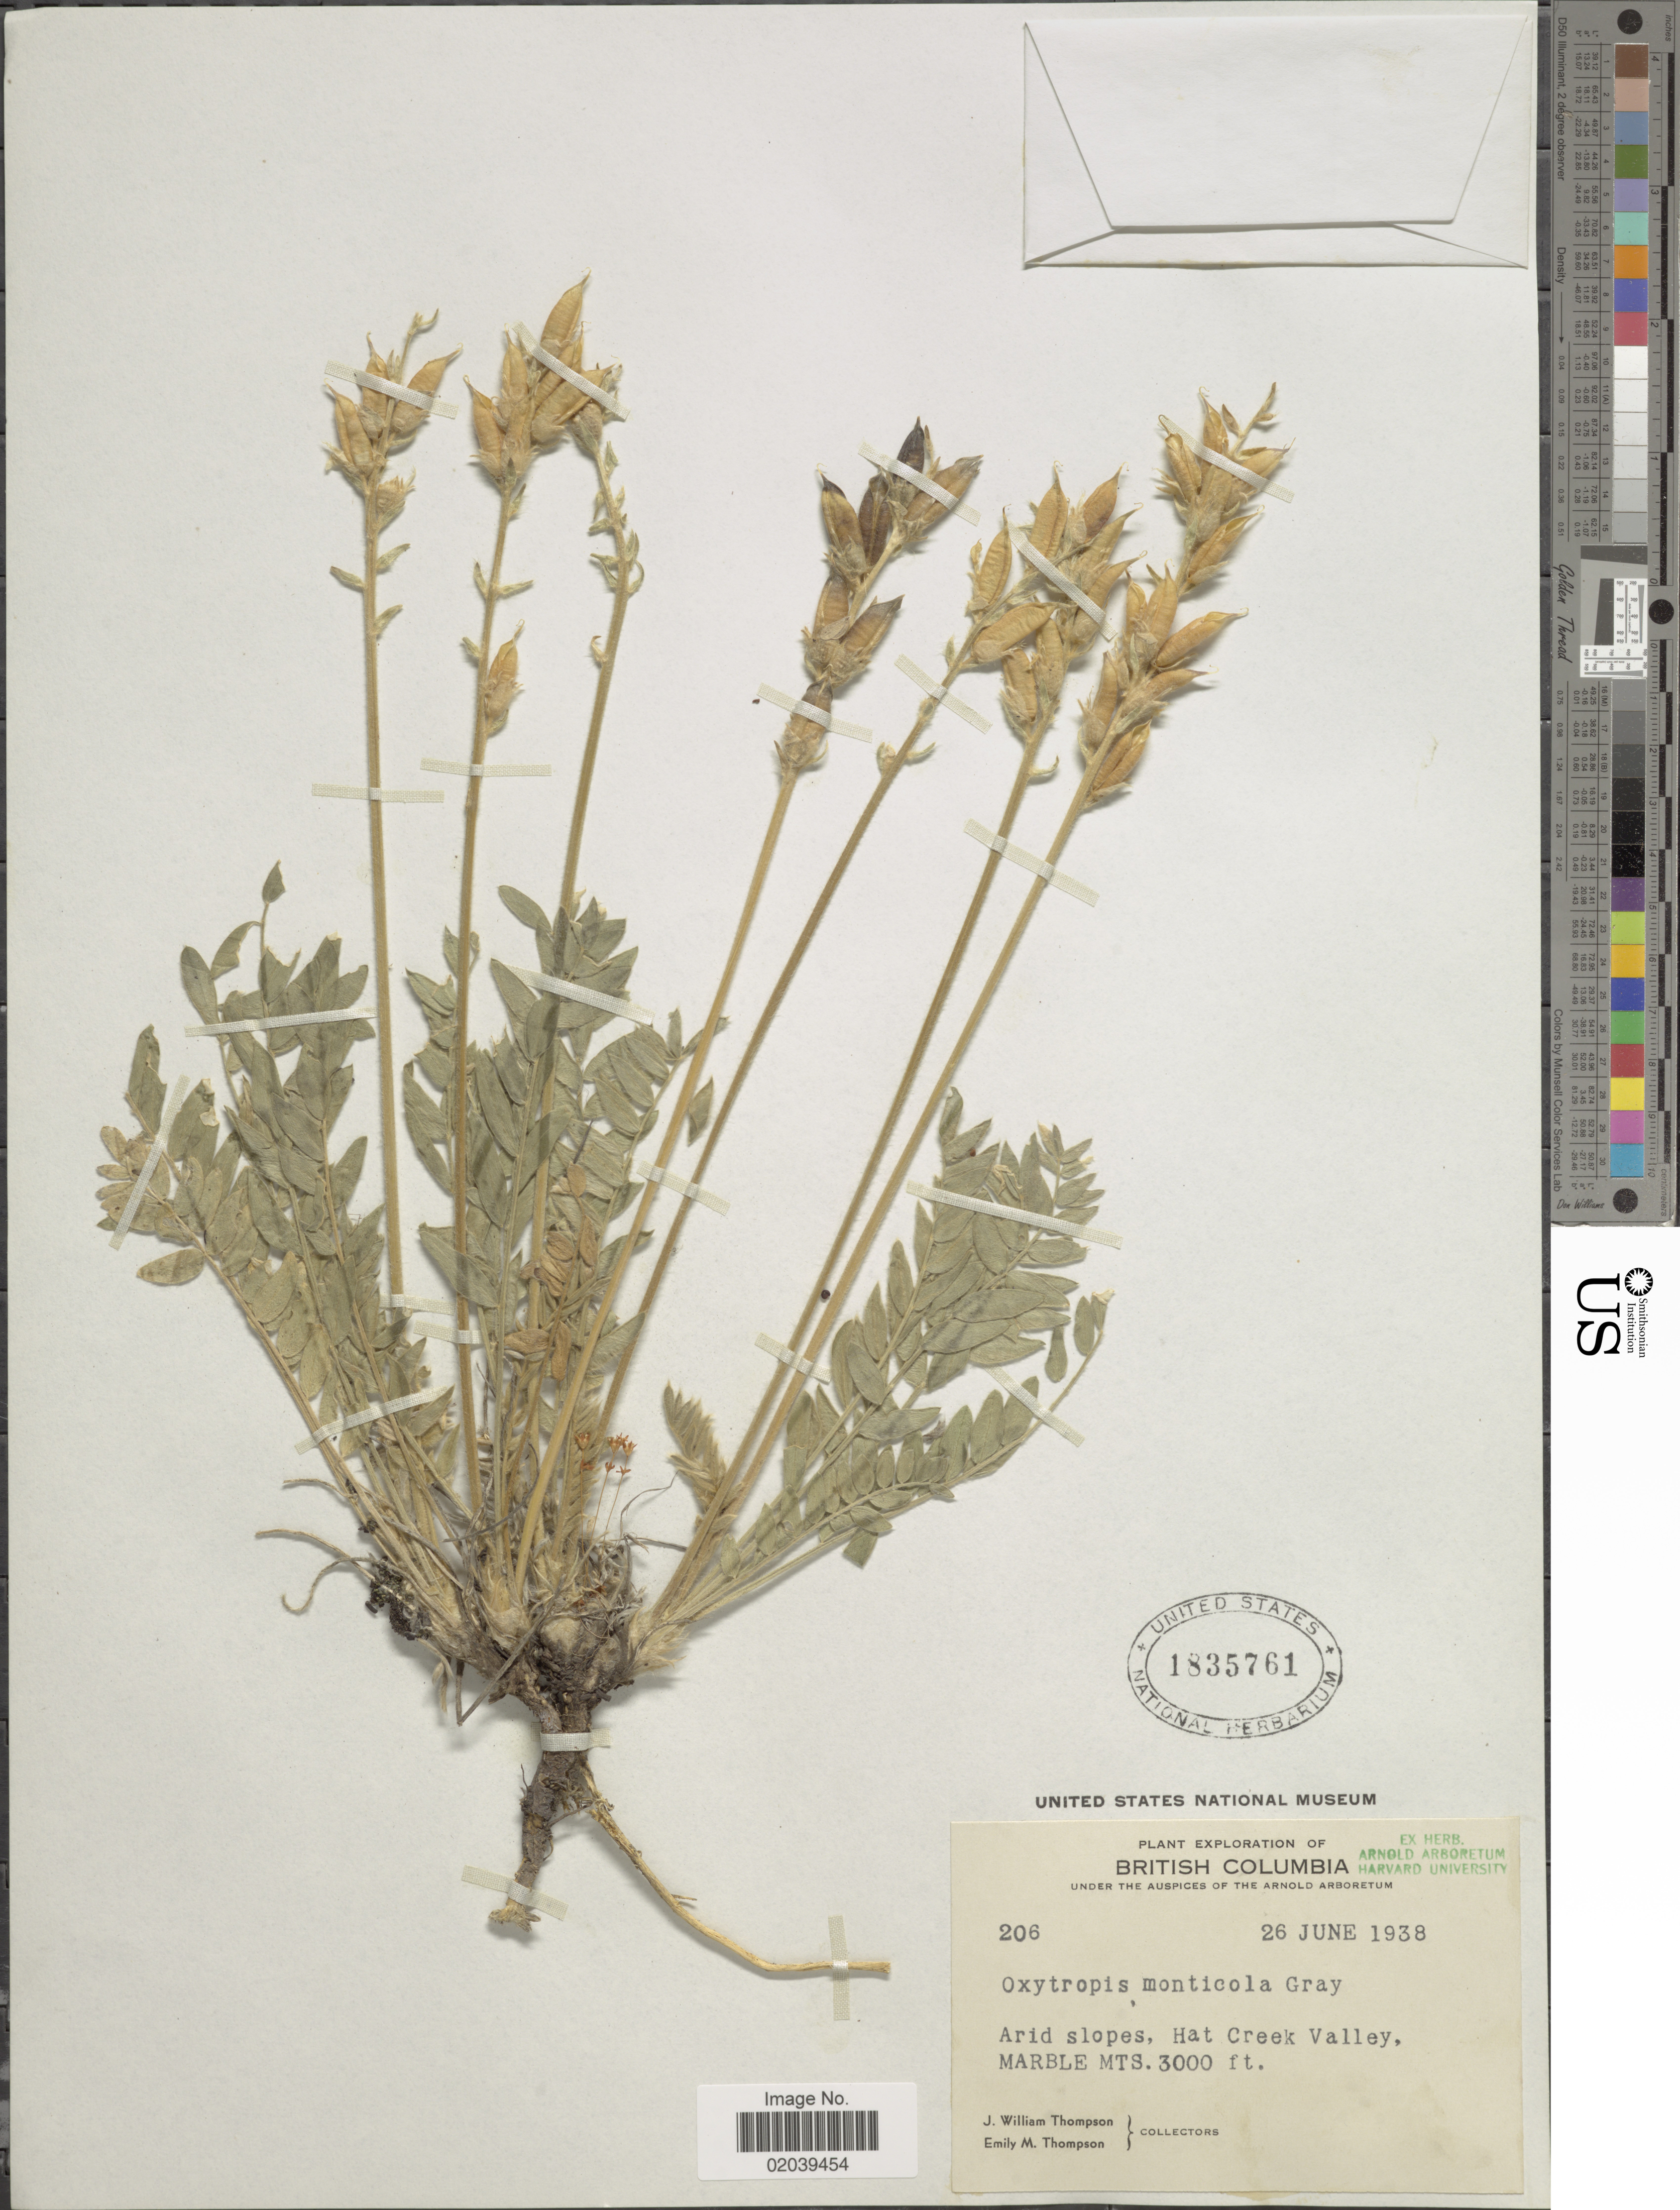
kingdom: Plantae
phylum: Tracheophyta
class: Magnoliopsida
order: Fabales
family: Fabaceae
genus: Oxytropis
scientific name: Oxytropis campestris var. gracilis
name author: (A. Nelson) Barneby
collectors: J. W. Thompson & E. M. Thompson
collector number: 206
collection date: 1938-06-26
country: Canada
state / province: British Columbia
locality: Arid slopes, Hat Creek Valley, Marble Mts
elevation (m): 914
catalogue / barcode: US 1835761